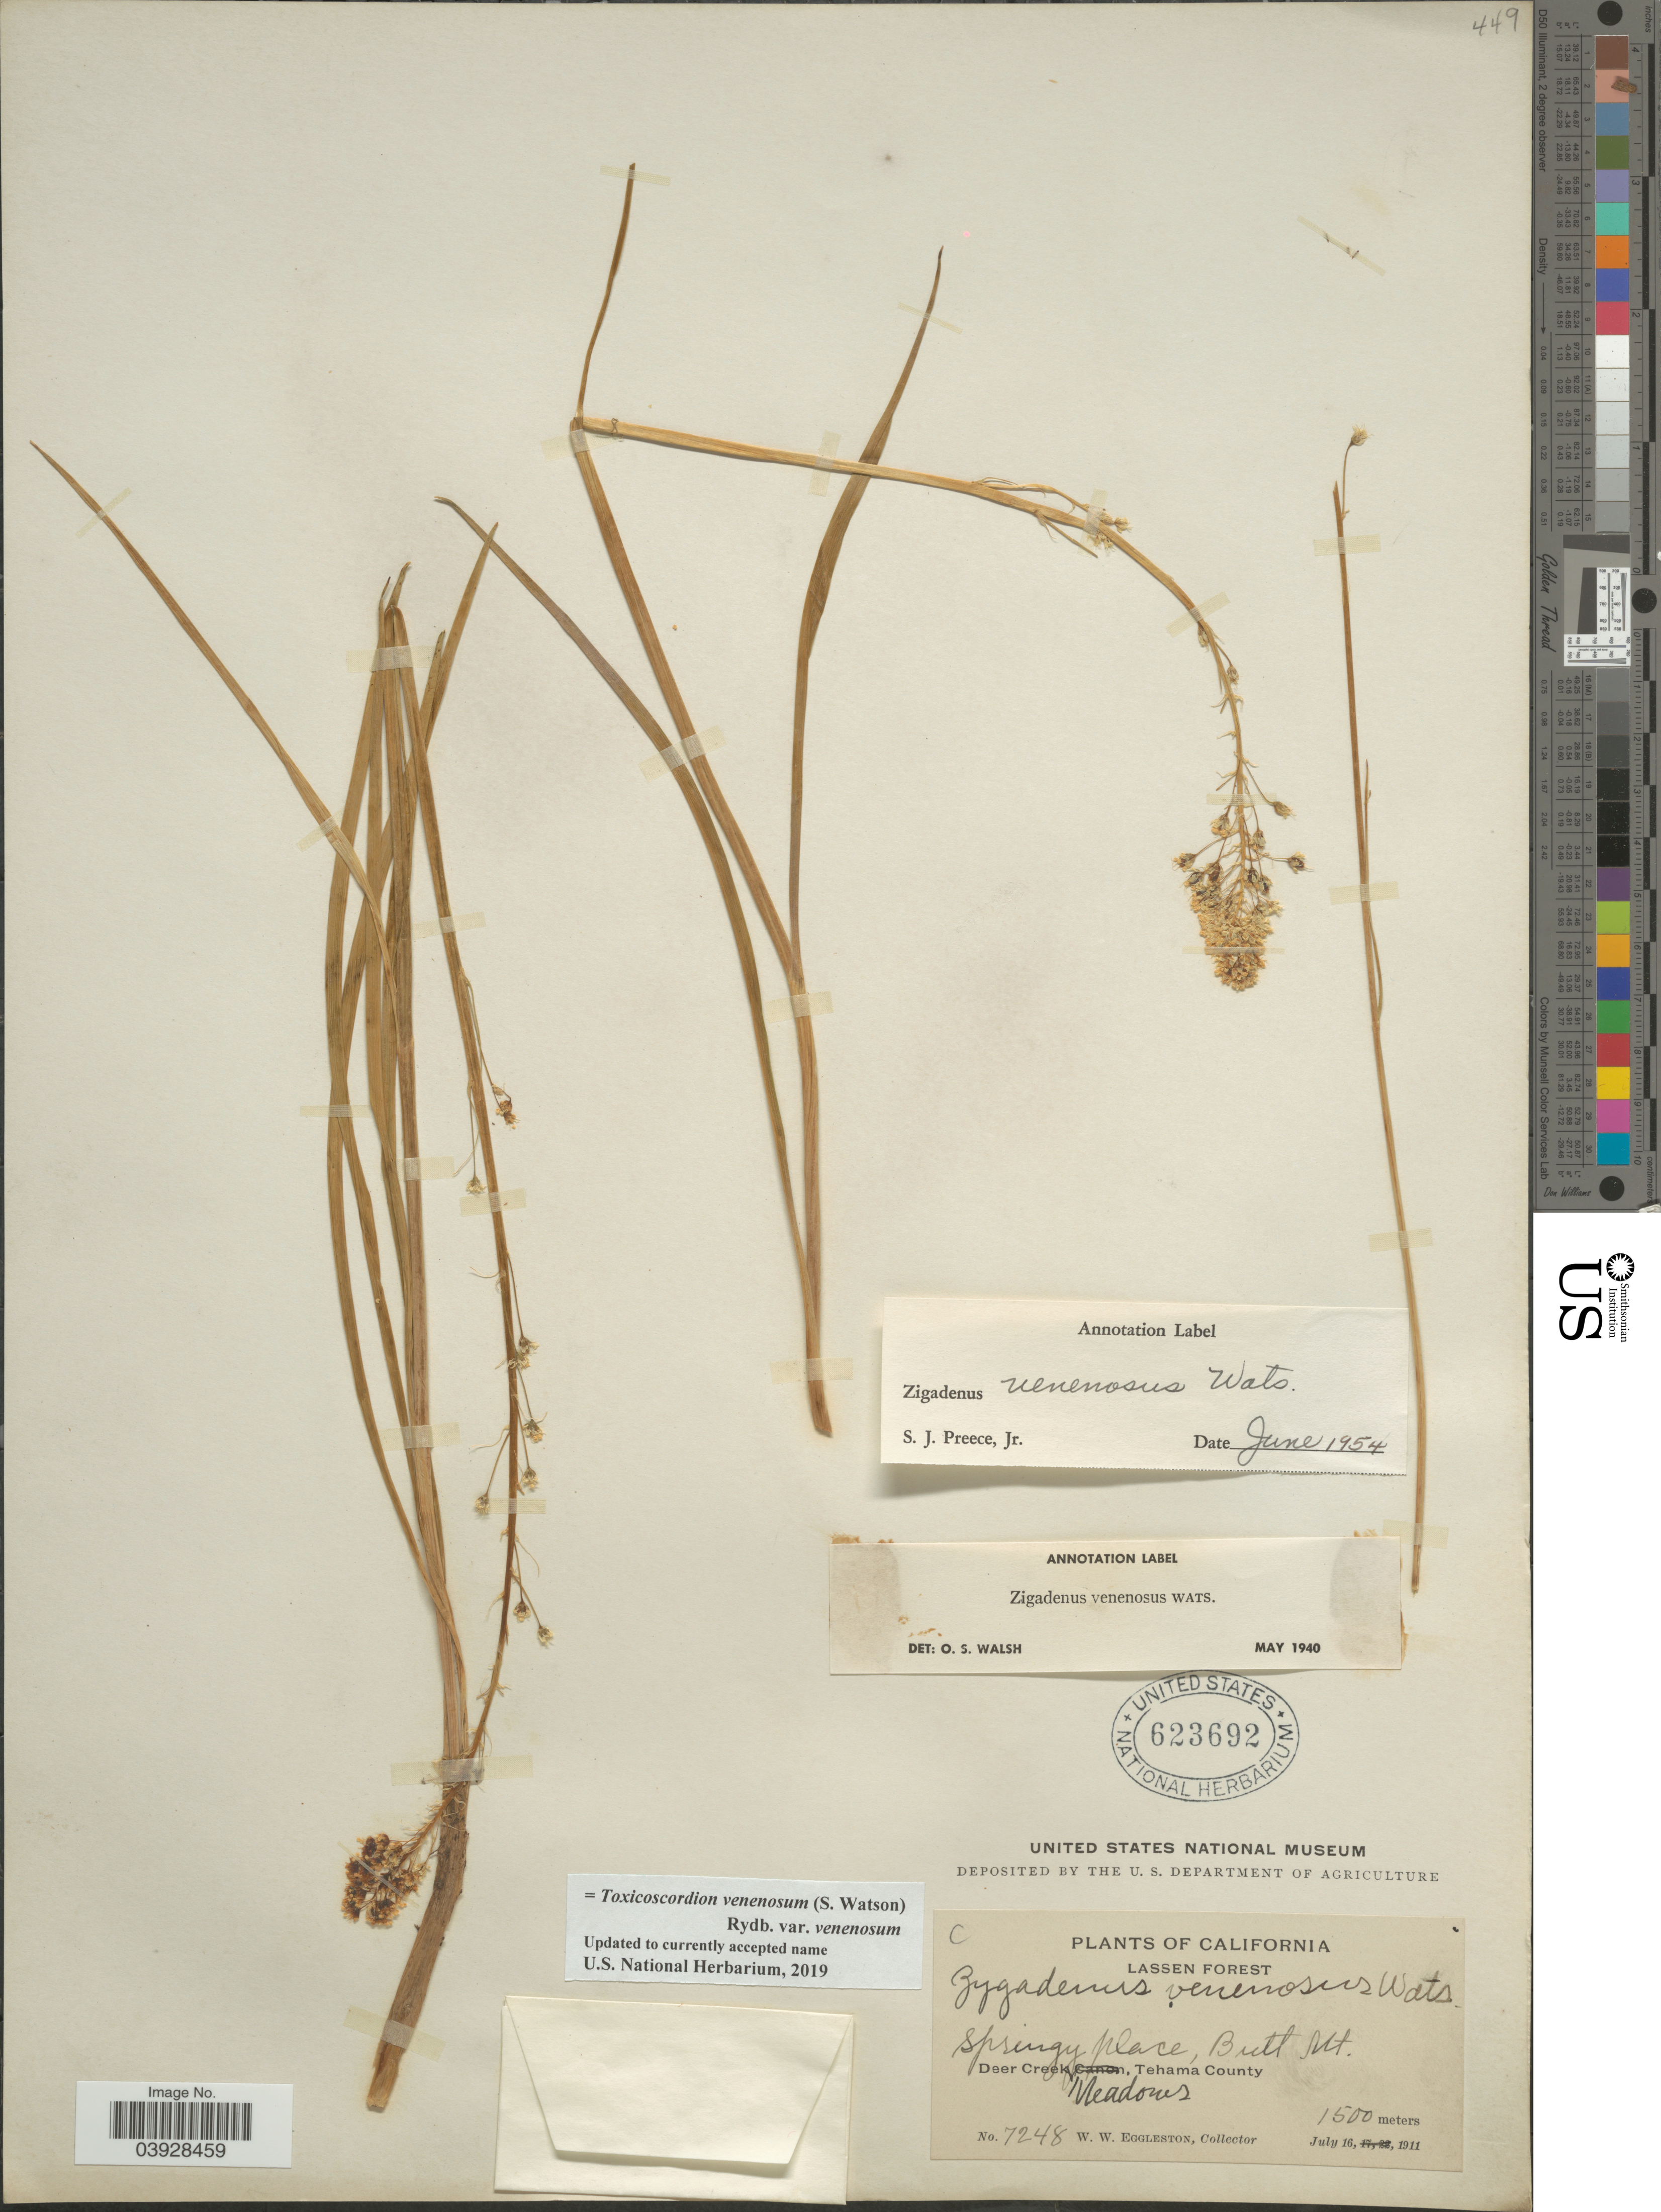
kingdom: Plantae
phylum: Tracheophyta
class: Liliopsida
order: Liliales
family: Melanthiaceae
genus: Toxicoscordion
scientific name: Toxicoscordion venenosum var. gramineum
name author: (Rydb.) Brasher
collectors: W. W. Eggleston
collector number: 7248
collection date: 1911-07-16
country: United States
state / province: California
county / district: Tehama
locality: Lassen Forest. Springy place, Butt Mt. Deer Creek Meadows, Tehama County.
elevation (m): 1500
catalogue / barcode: US 623692